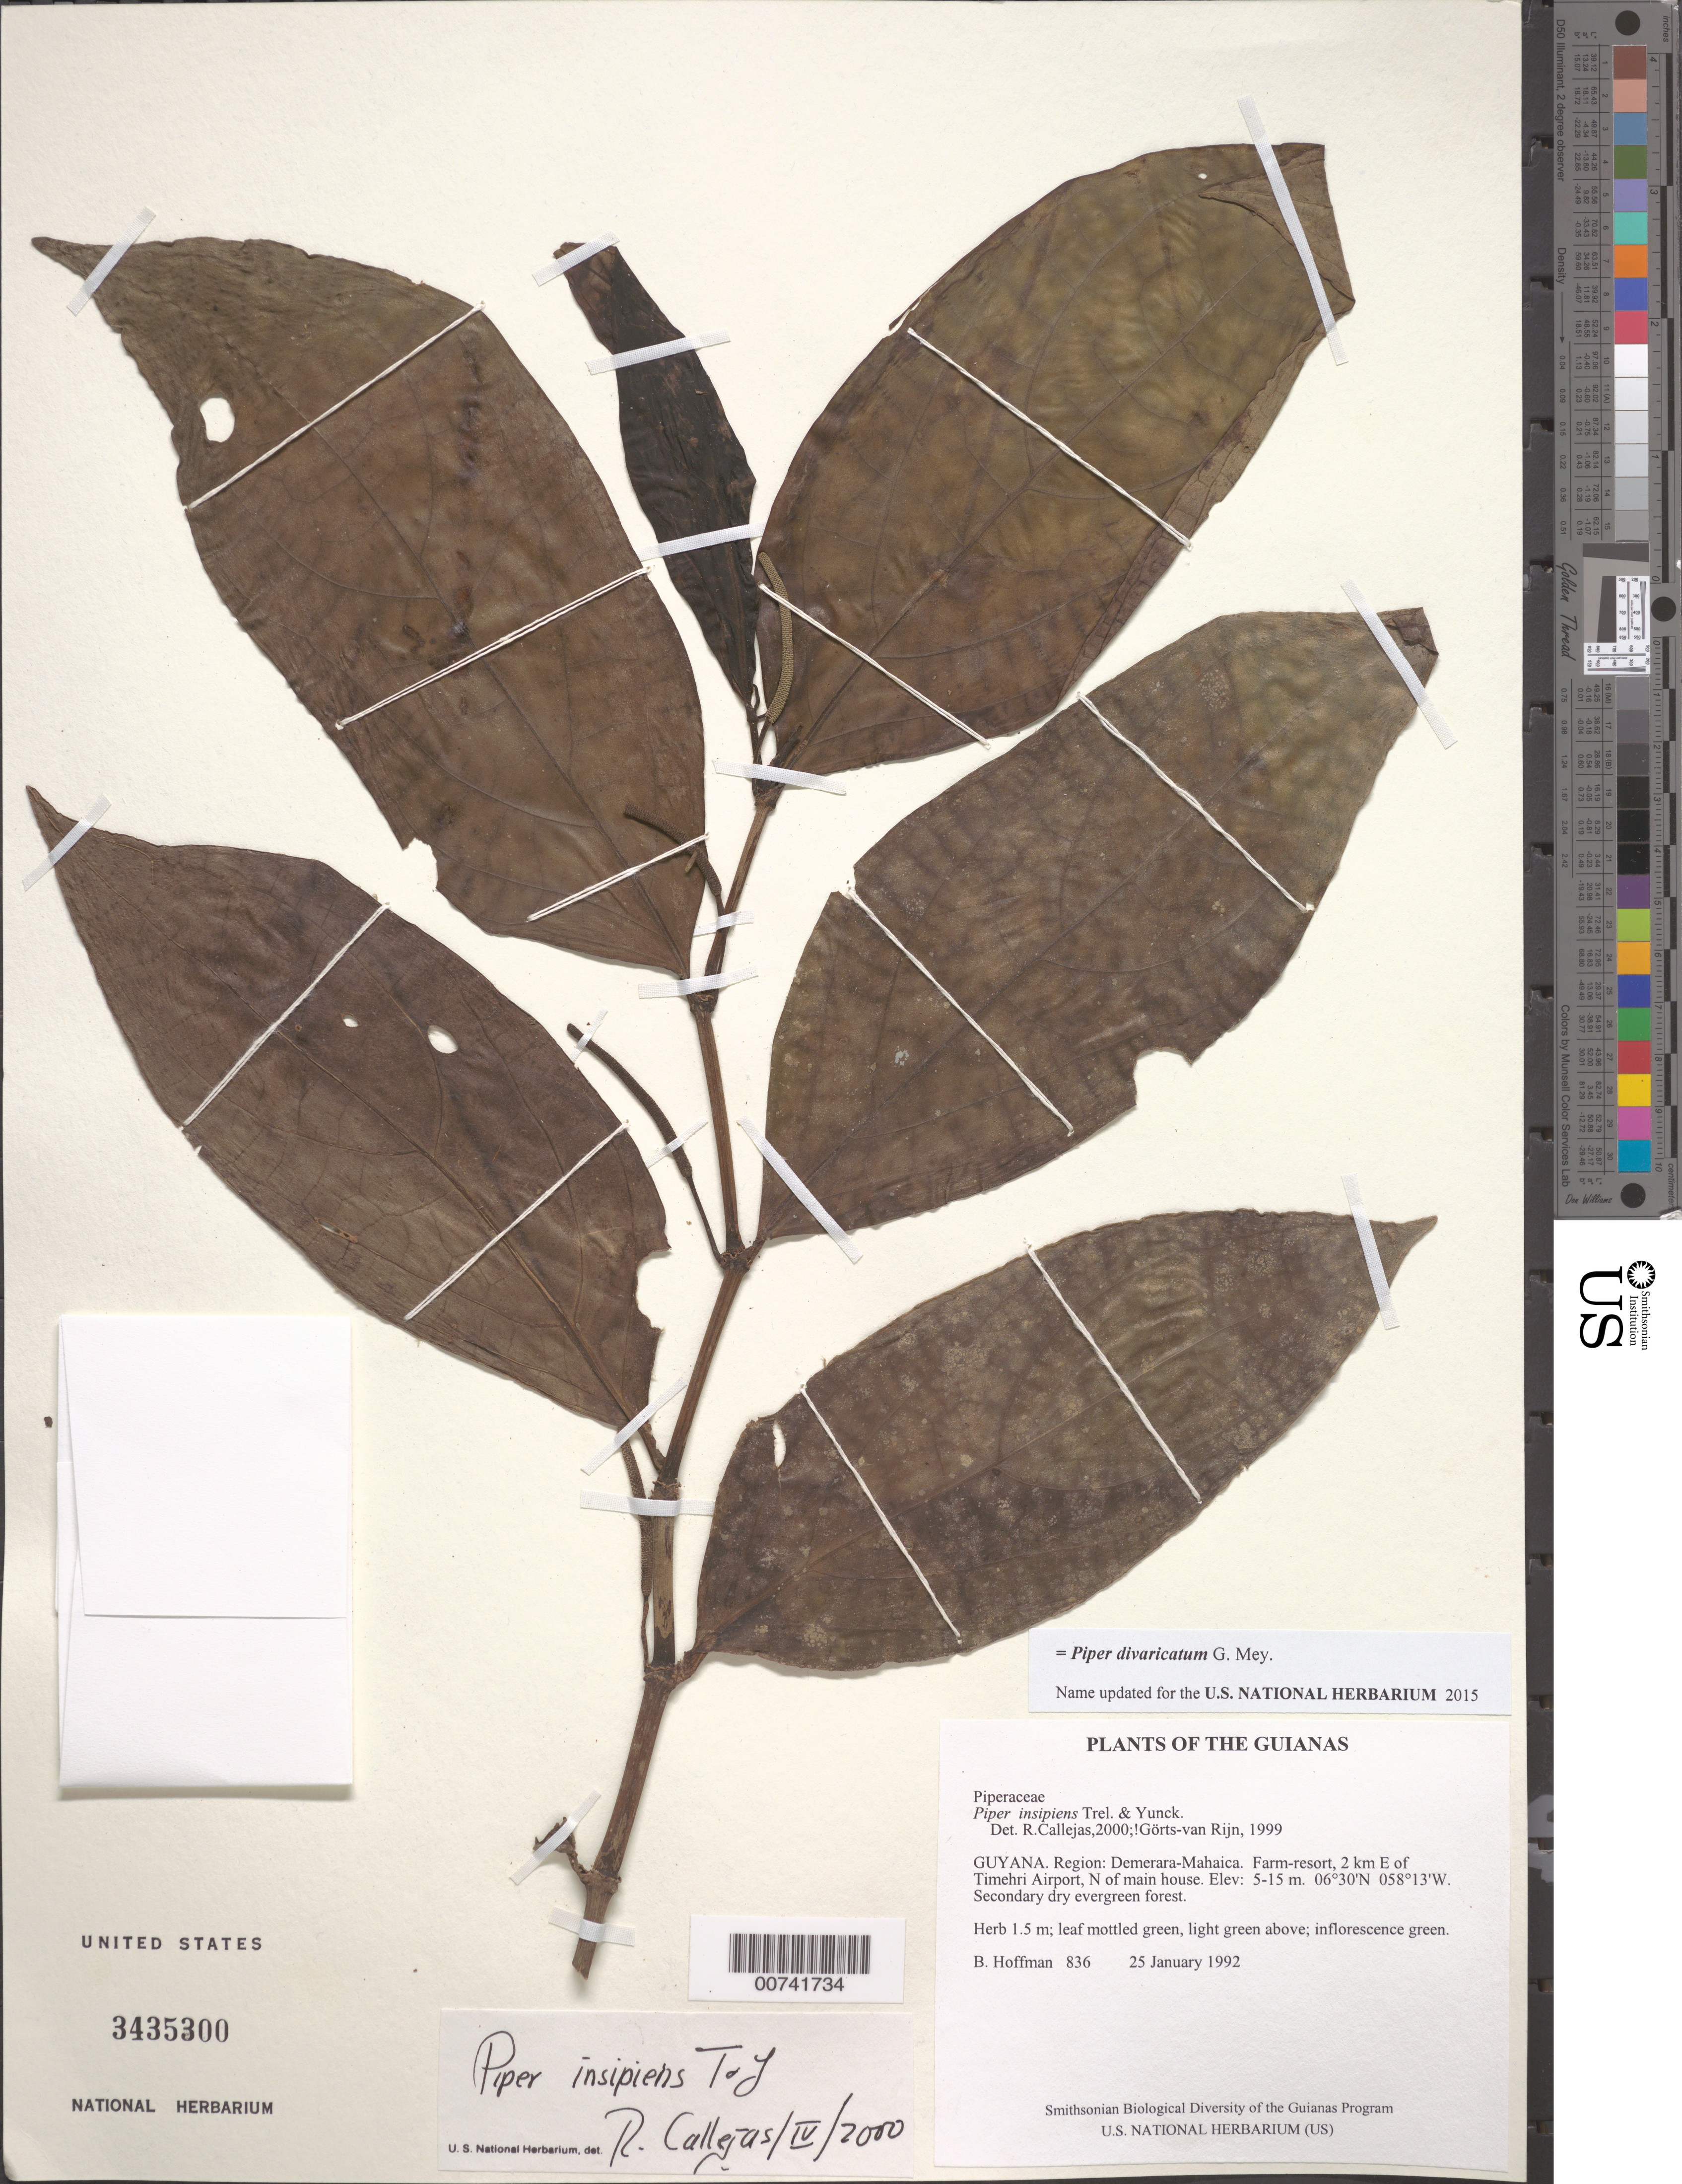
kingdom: Plantae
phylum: Tracheophyta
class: Magnoliopsida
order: Piperales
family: Piperaceae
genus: Piper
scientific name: Piper insipiens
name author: Trel. & Yunck.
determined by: Görts-van Rijn, A. R. A.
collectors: B. Hoffman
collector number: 836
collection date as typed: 25 January 1992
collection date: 1992-01-25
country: Guyana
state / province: Demerara-Mahaica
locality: Farm-resort, 2 km E of Timehri Airport, N of main house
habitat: Secondary dry evergreen forest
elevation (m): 5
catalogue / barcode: US 3435300